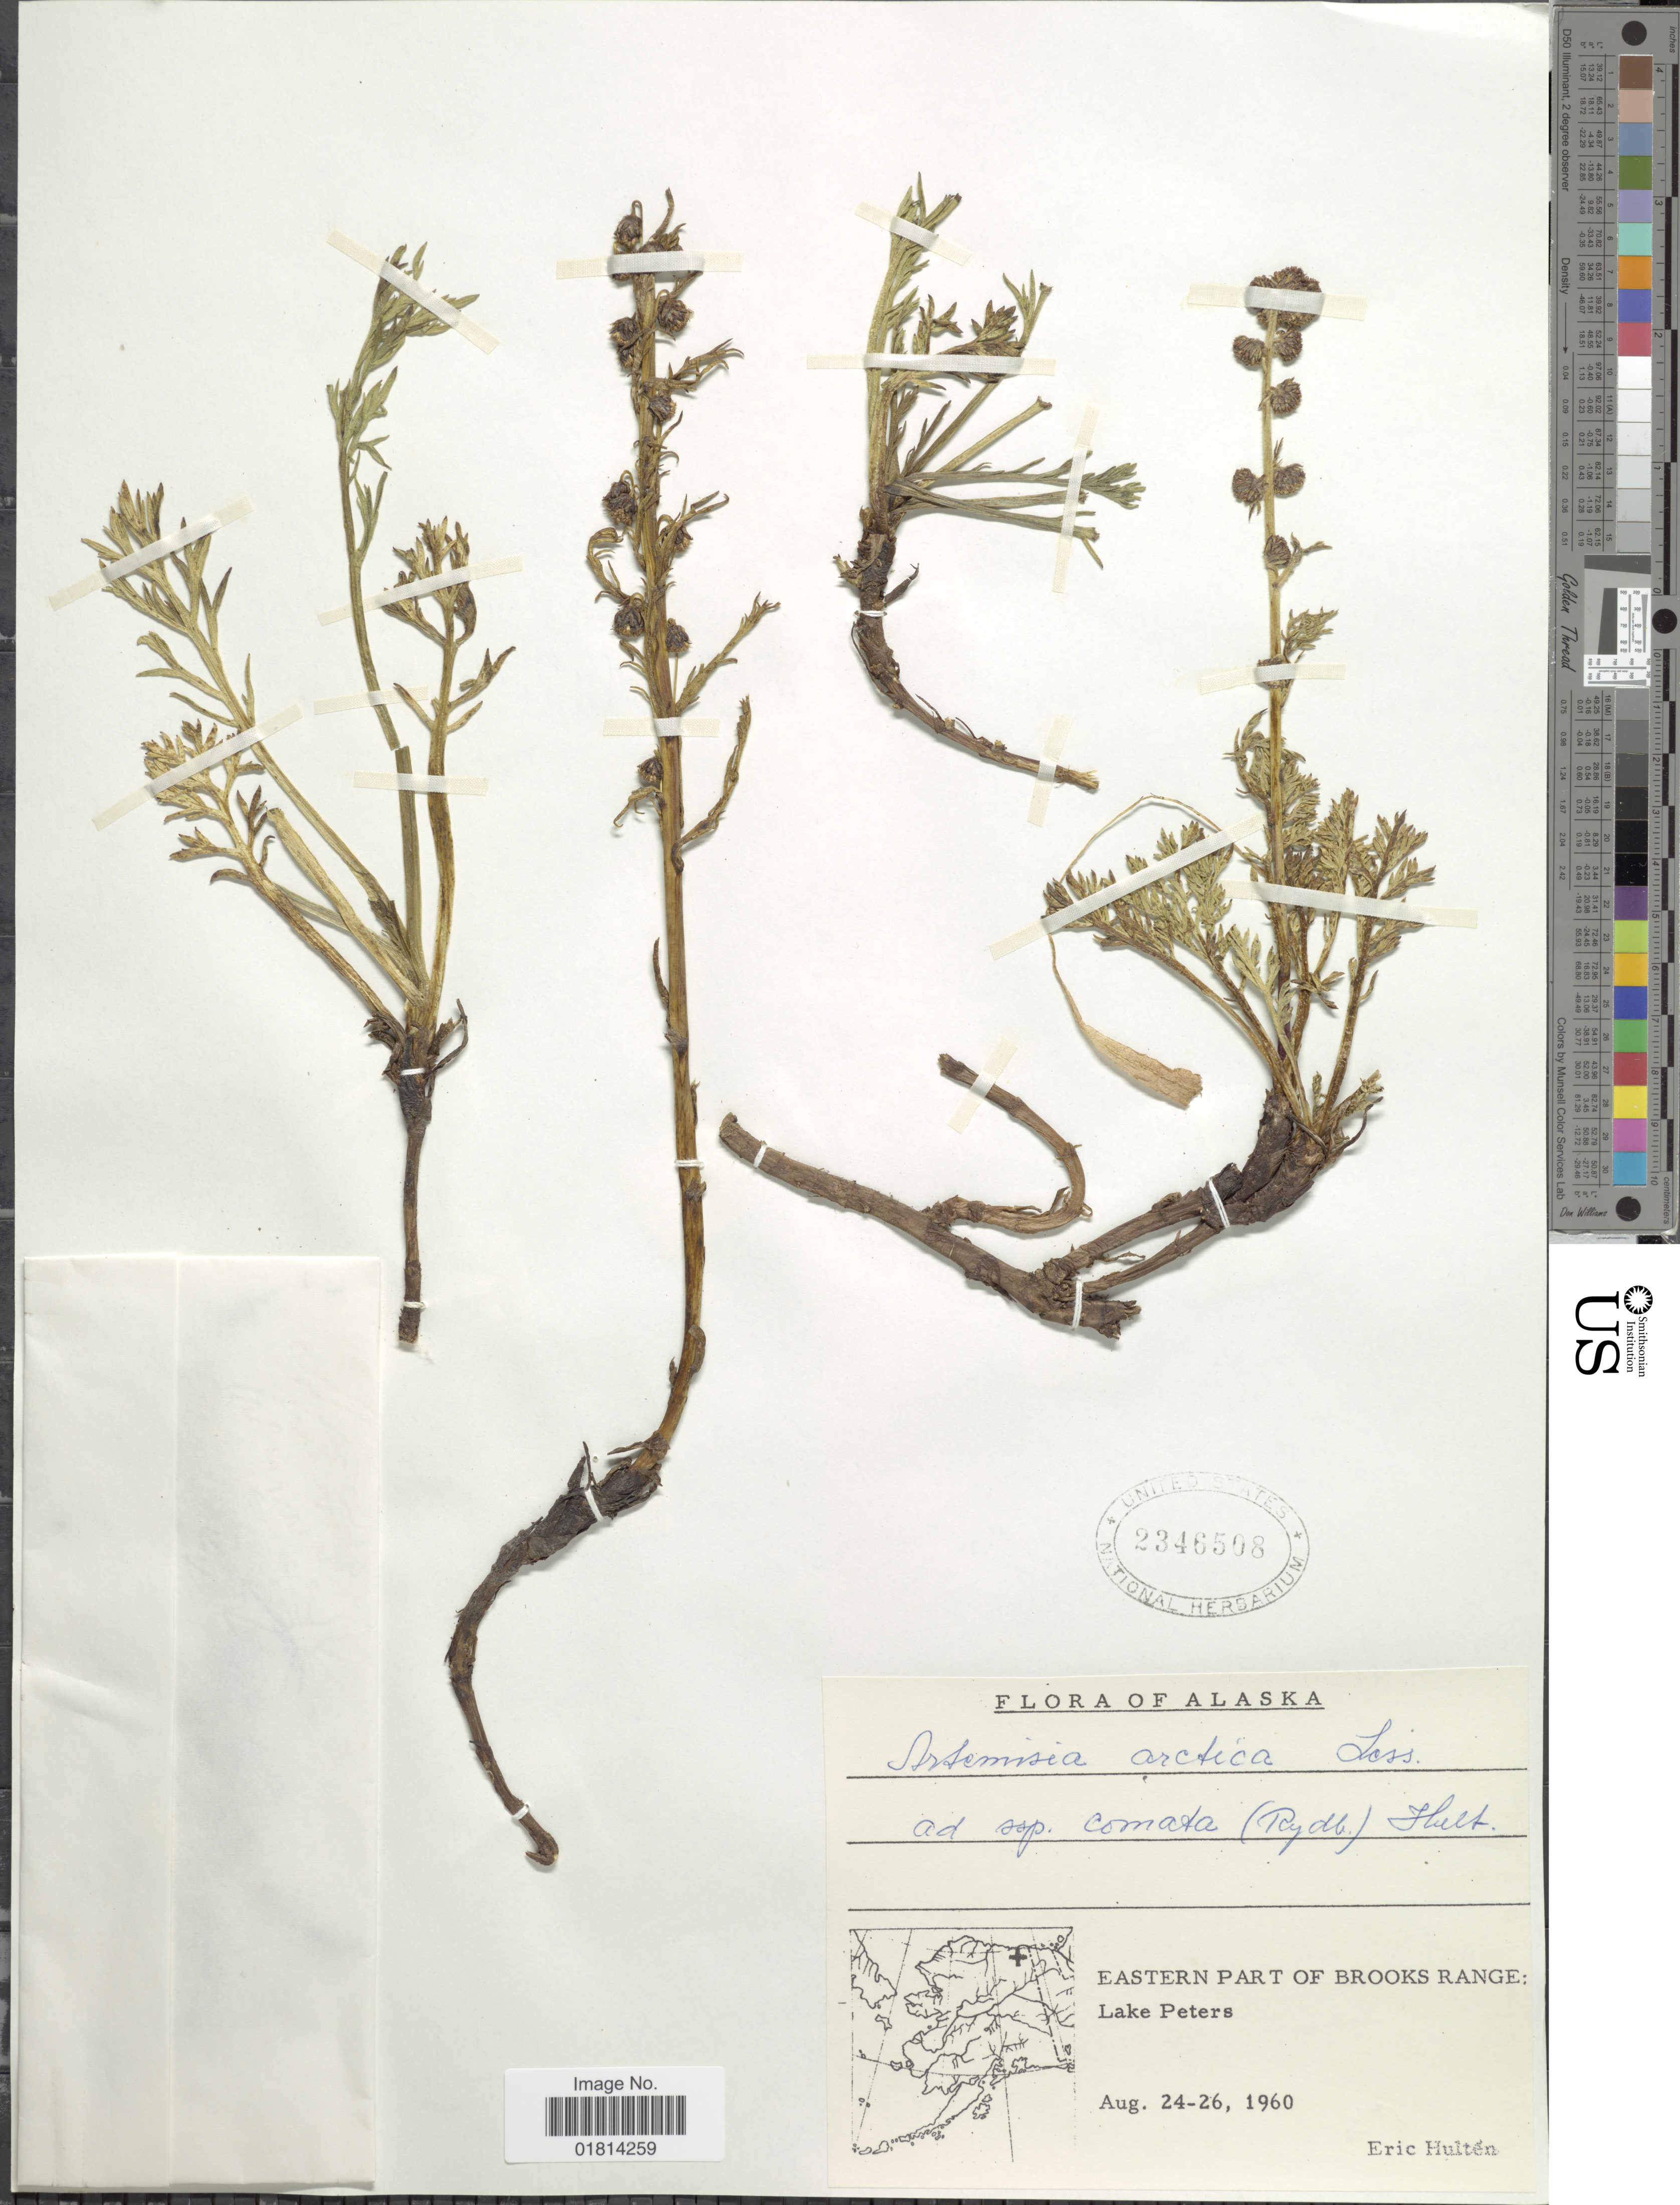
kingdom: Plantae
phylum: Tracheophyta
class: Magnoliopsida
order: Asterales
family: Asteraceae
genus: Artemisia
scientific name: Artemisia arctica subsp. comata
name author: (Rydb.) Hultén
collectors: E. G. Hultén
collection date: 1960-08-24/1960-08-26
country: United States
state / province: Alaska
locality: Eastern Part of Brooks Range: Lake Peters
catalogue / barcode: US 2346508